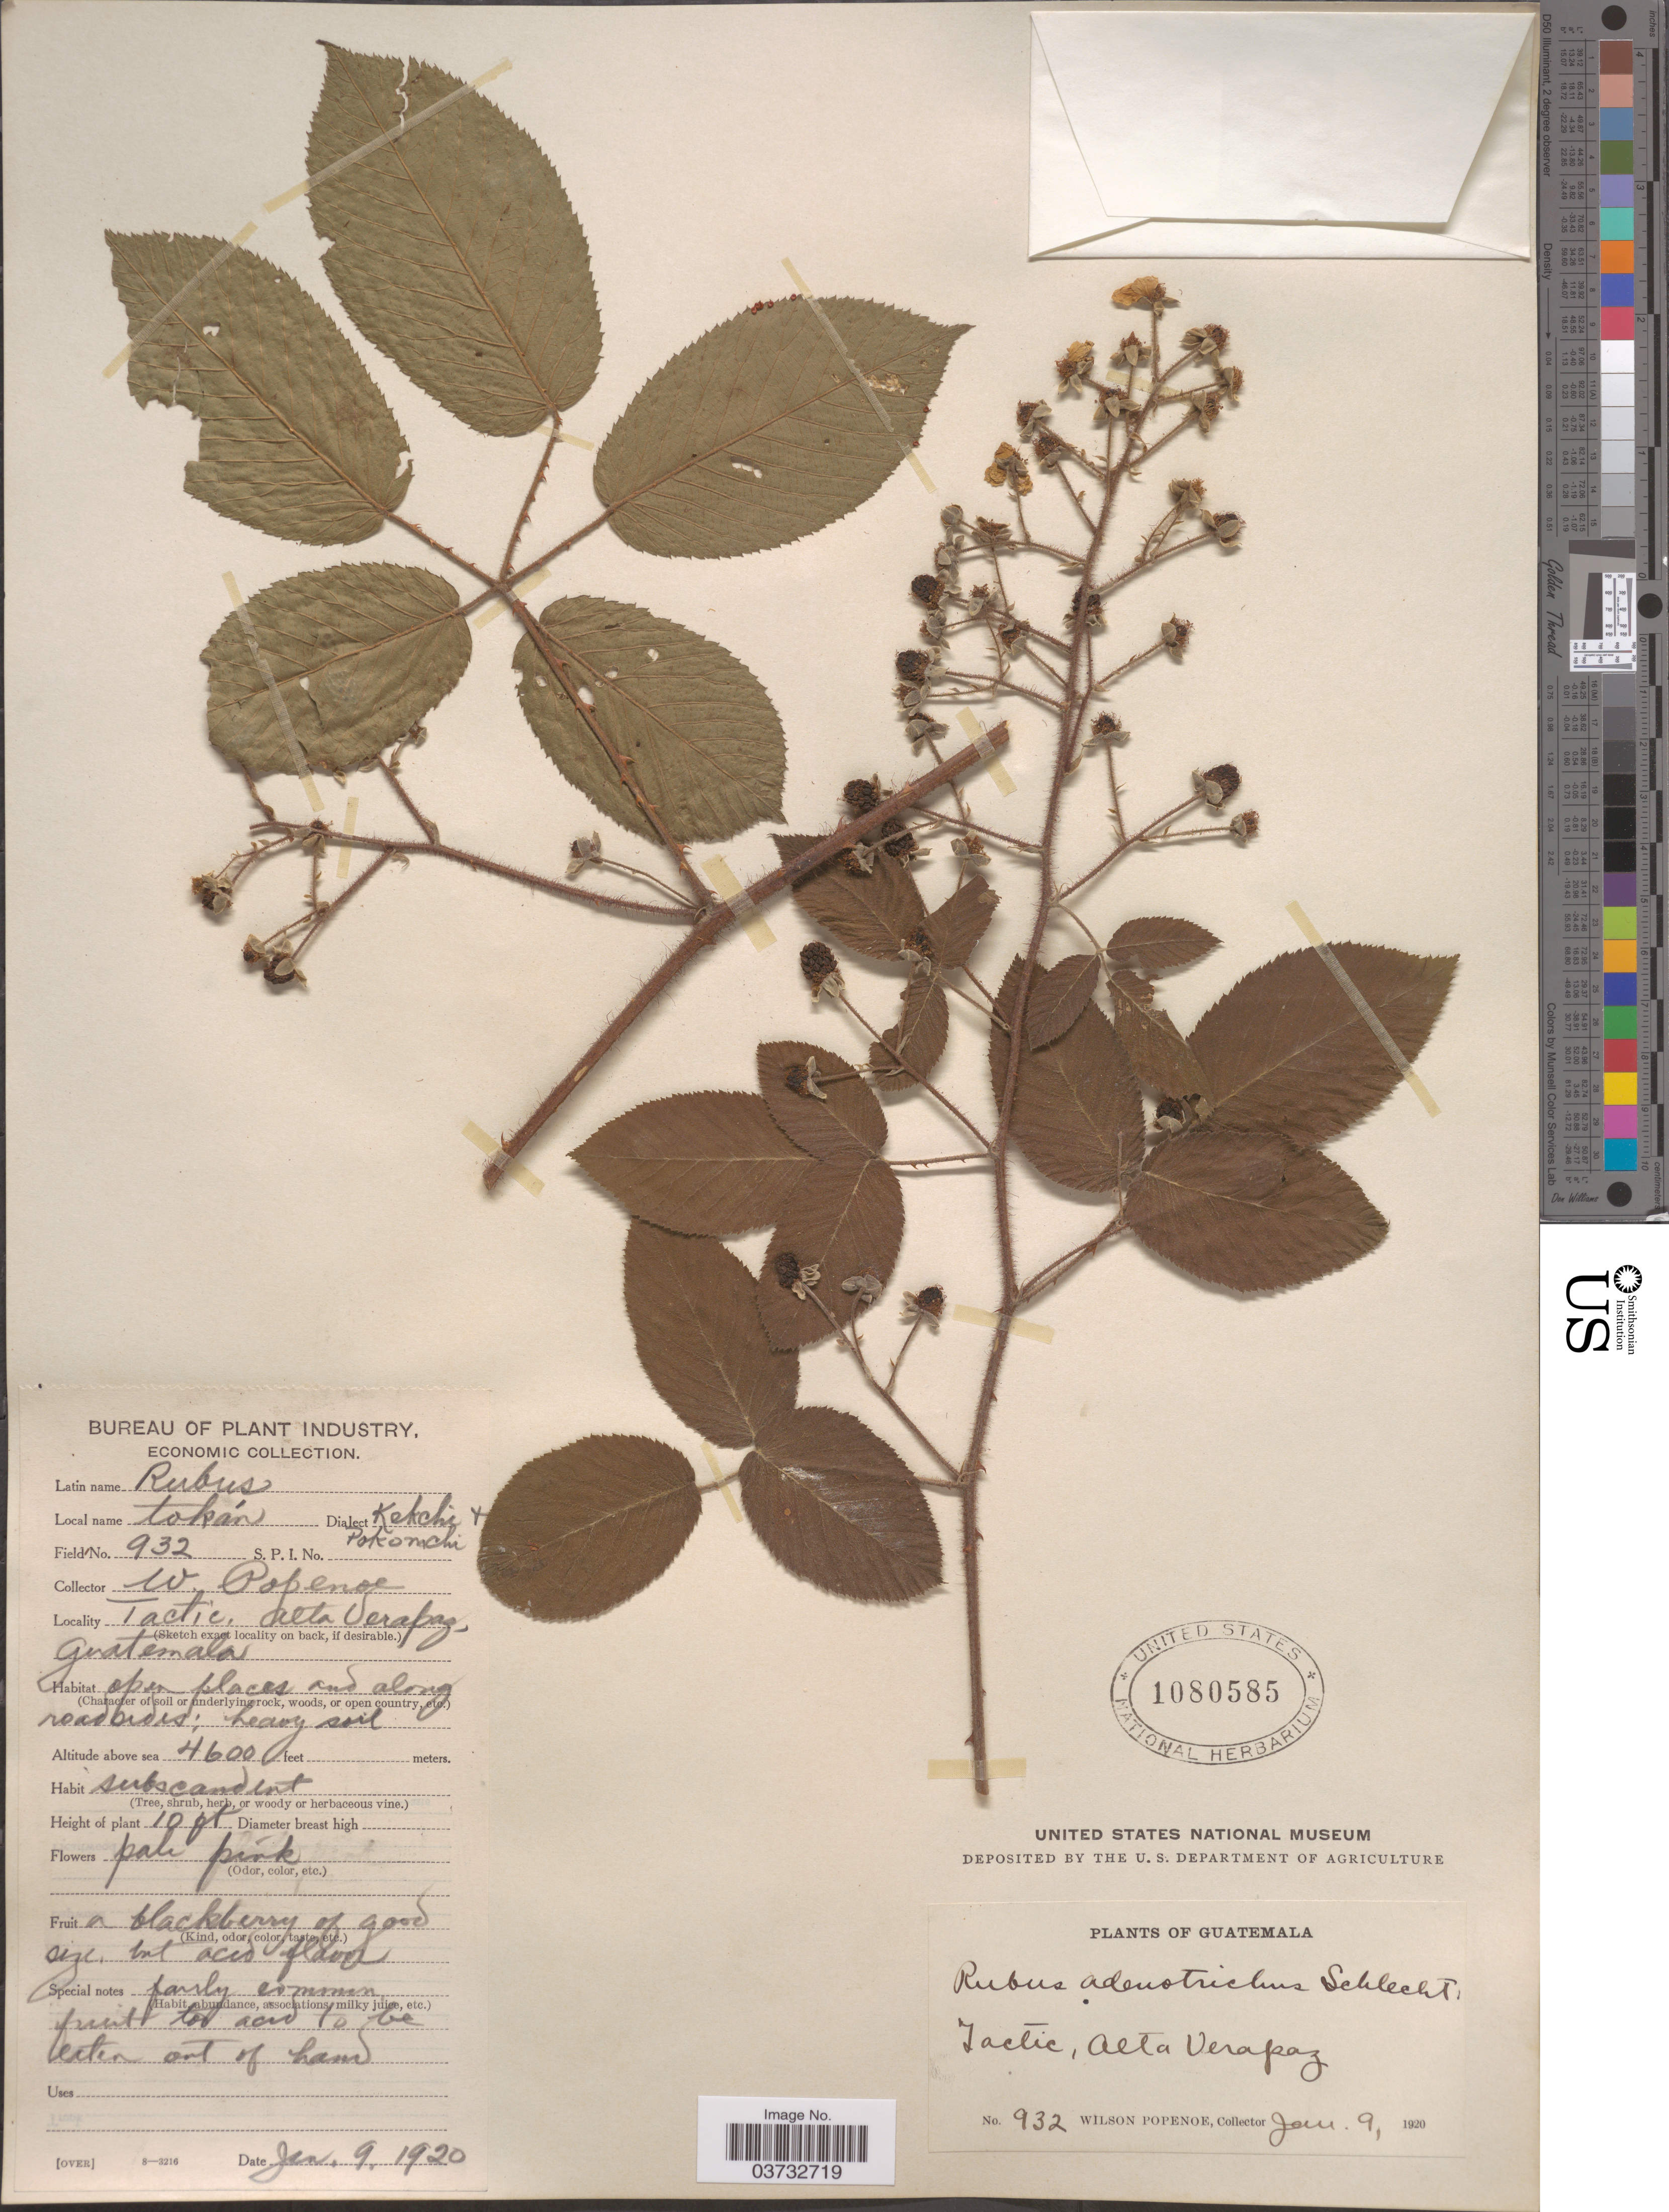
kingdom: Plantae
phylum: Tracheophyta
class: Magnoliopsida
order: Rosales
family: Rosaceae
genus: Rubus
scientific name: Rubus adenotrichos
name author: Schltdl.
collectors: F. Popenoe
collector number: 932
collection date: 1920-01-09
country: Guatemala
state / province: Alta Verapaz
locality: Tactic.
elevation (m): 1402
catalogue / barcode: US 1080585